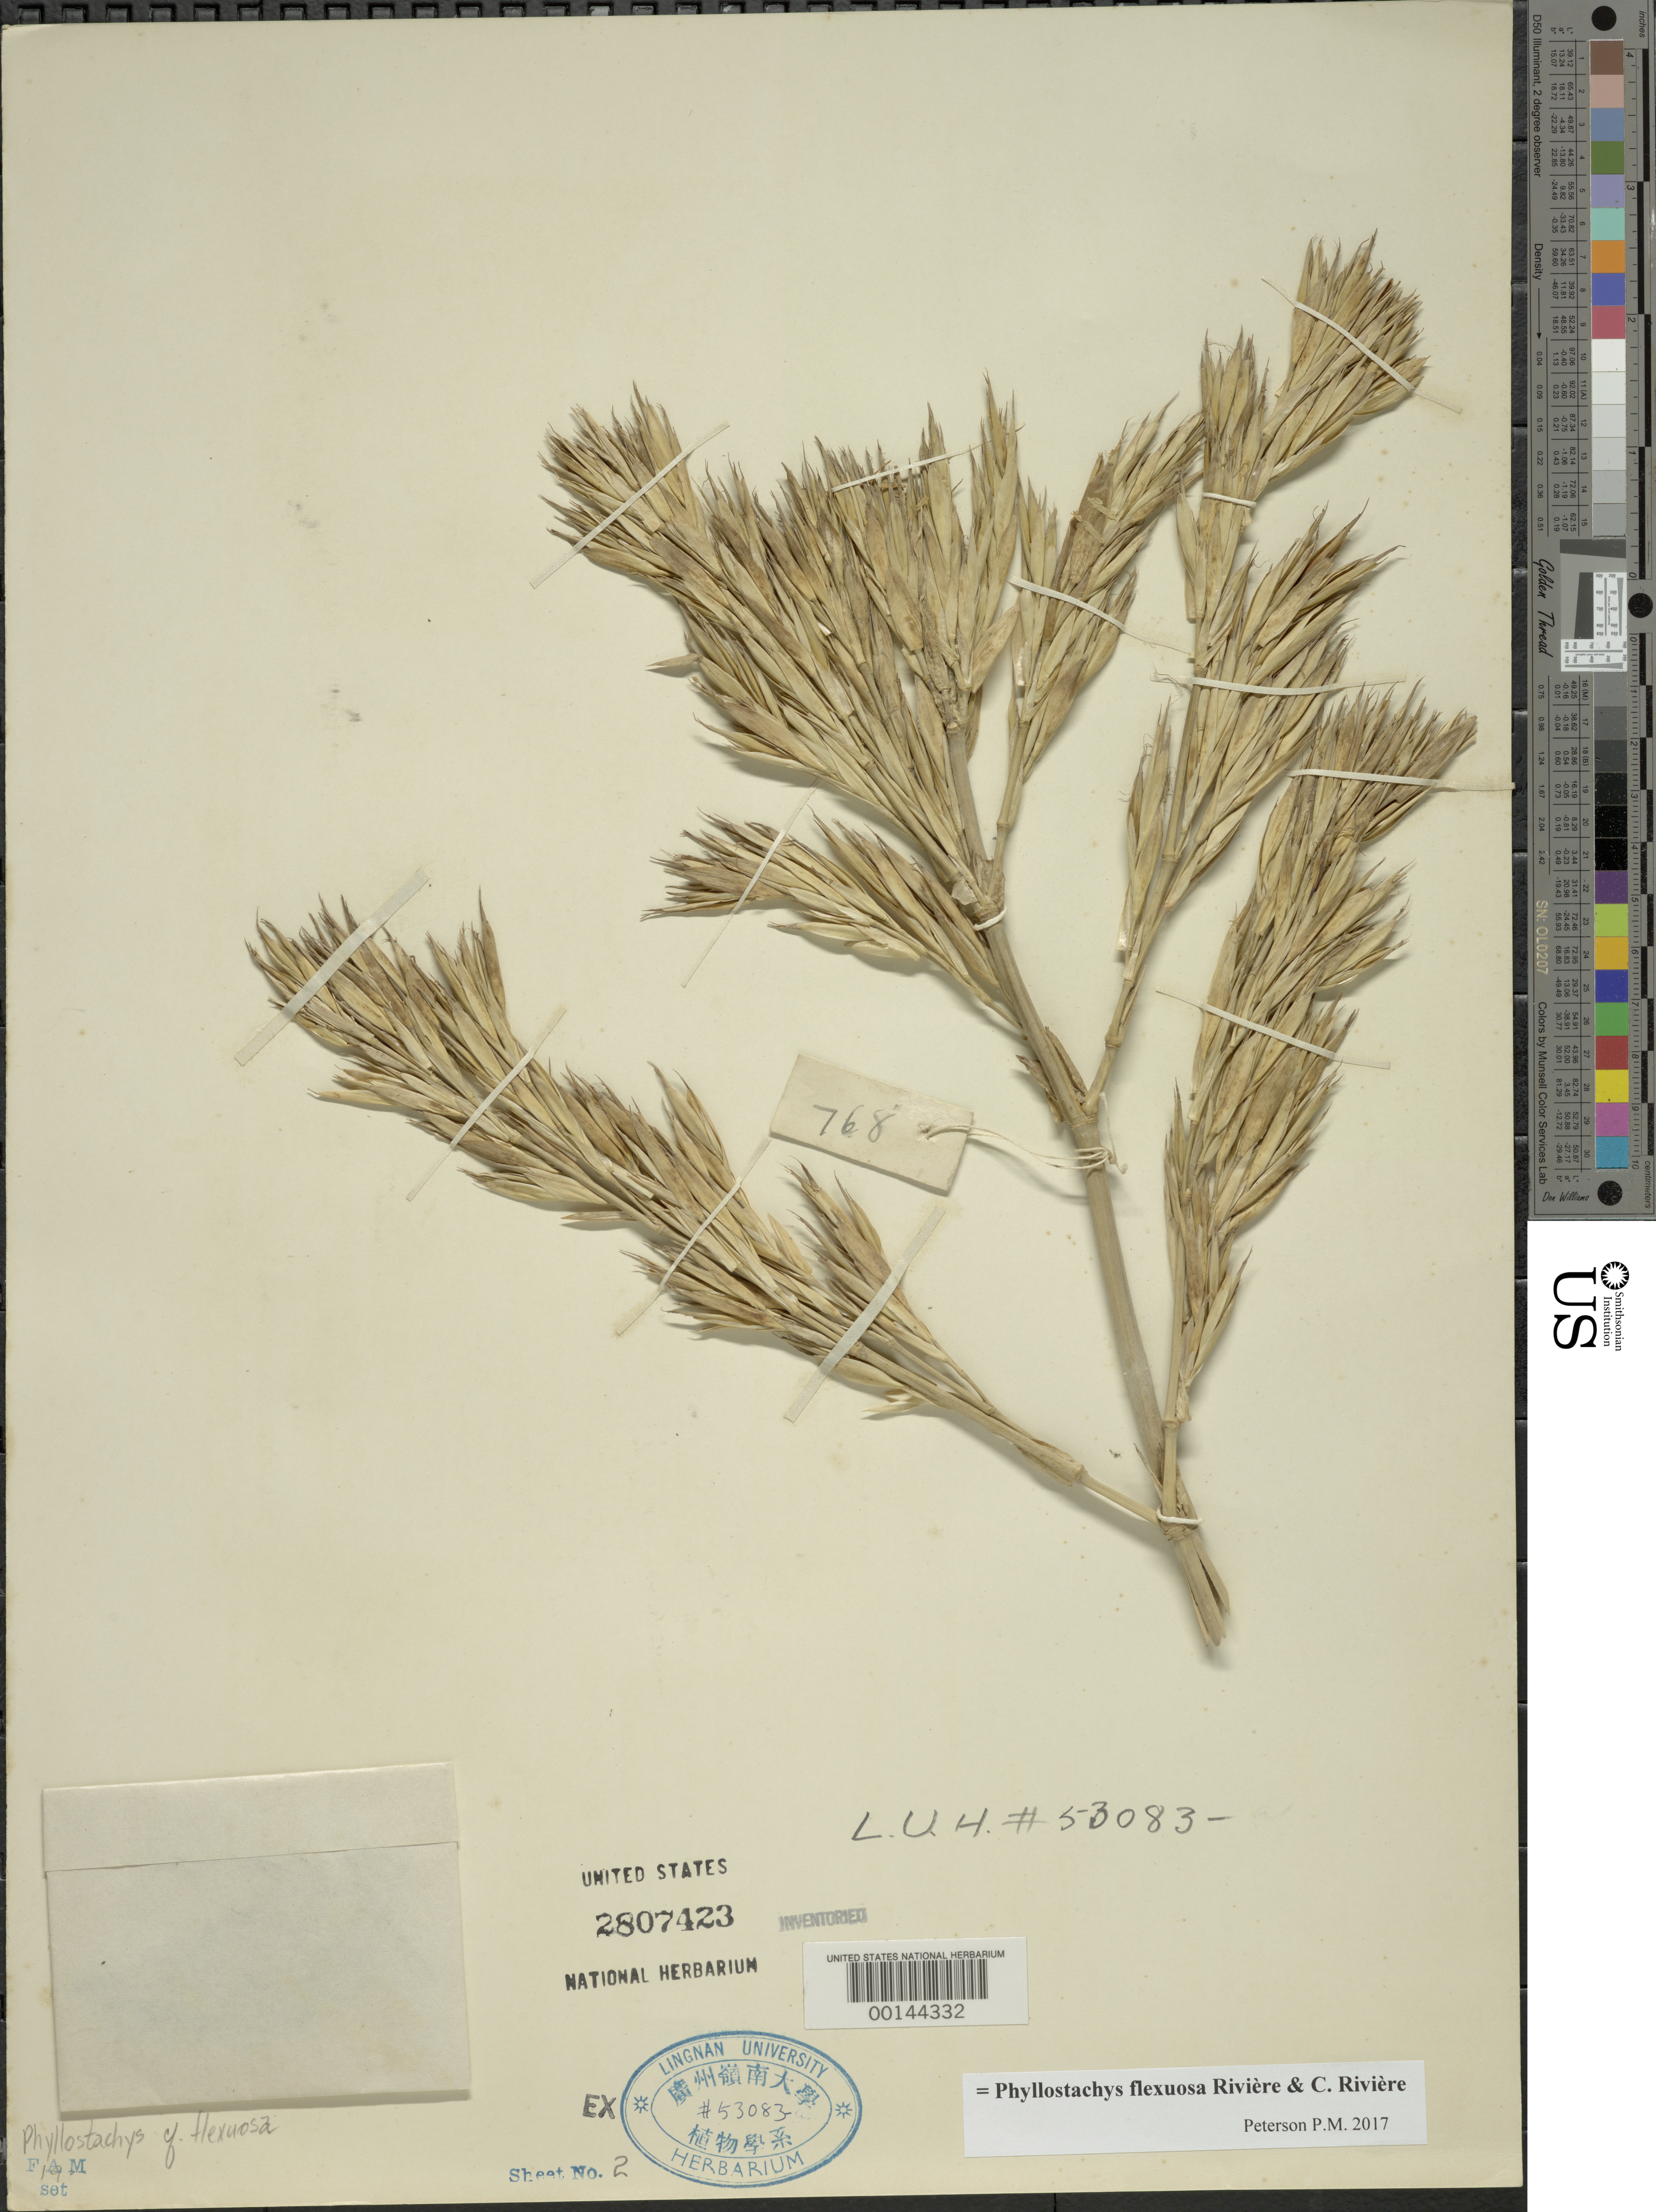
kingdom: Plantae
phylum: Tracheophyta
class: Liliopsida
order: Poales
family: Poaceae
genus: Phyllostachys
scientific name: Phyllostachys flexuosa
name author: Rivière & C. Rivière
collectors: C. Tso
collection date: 1929-05-24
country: China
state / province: Guangdong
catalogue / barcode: US 2807423